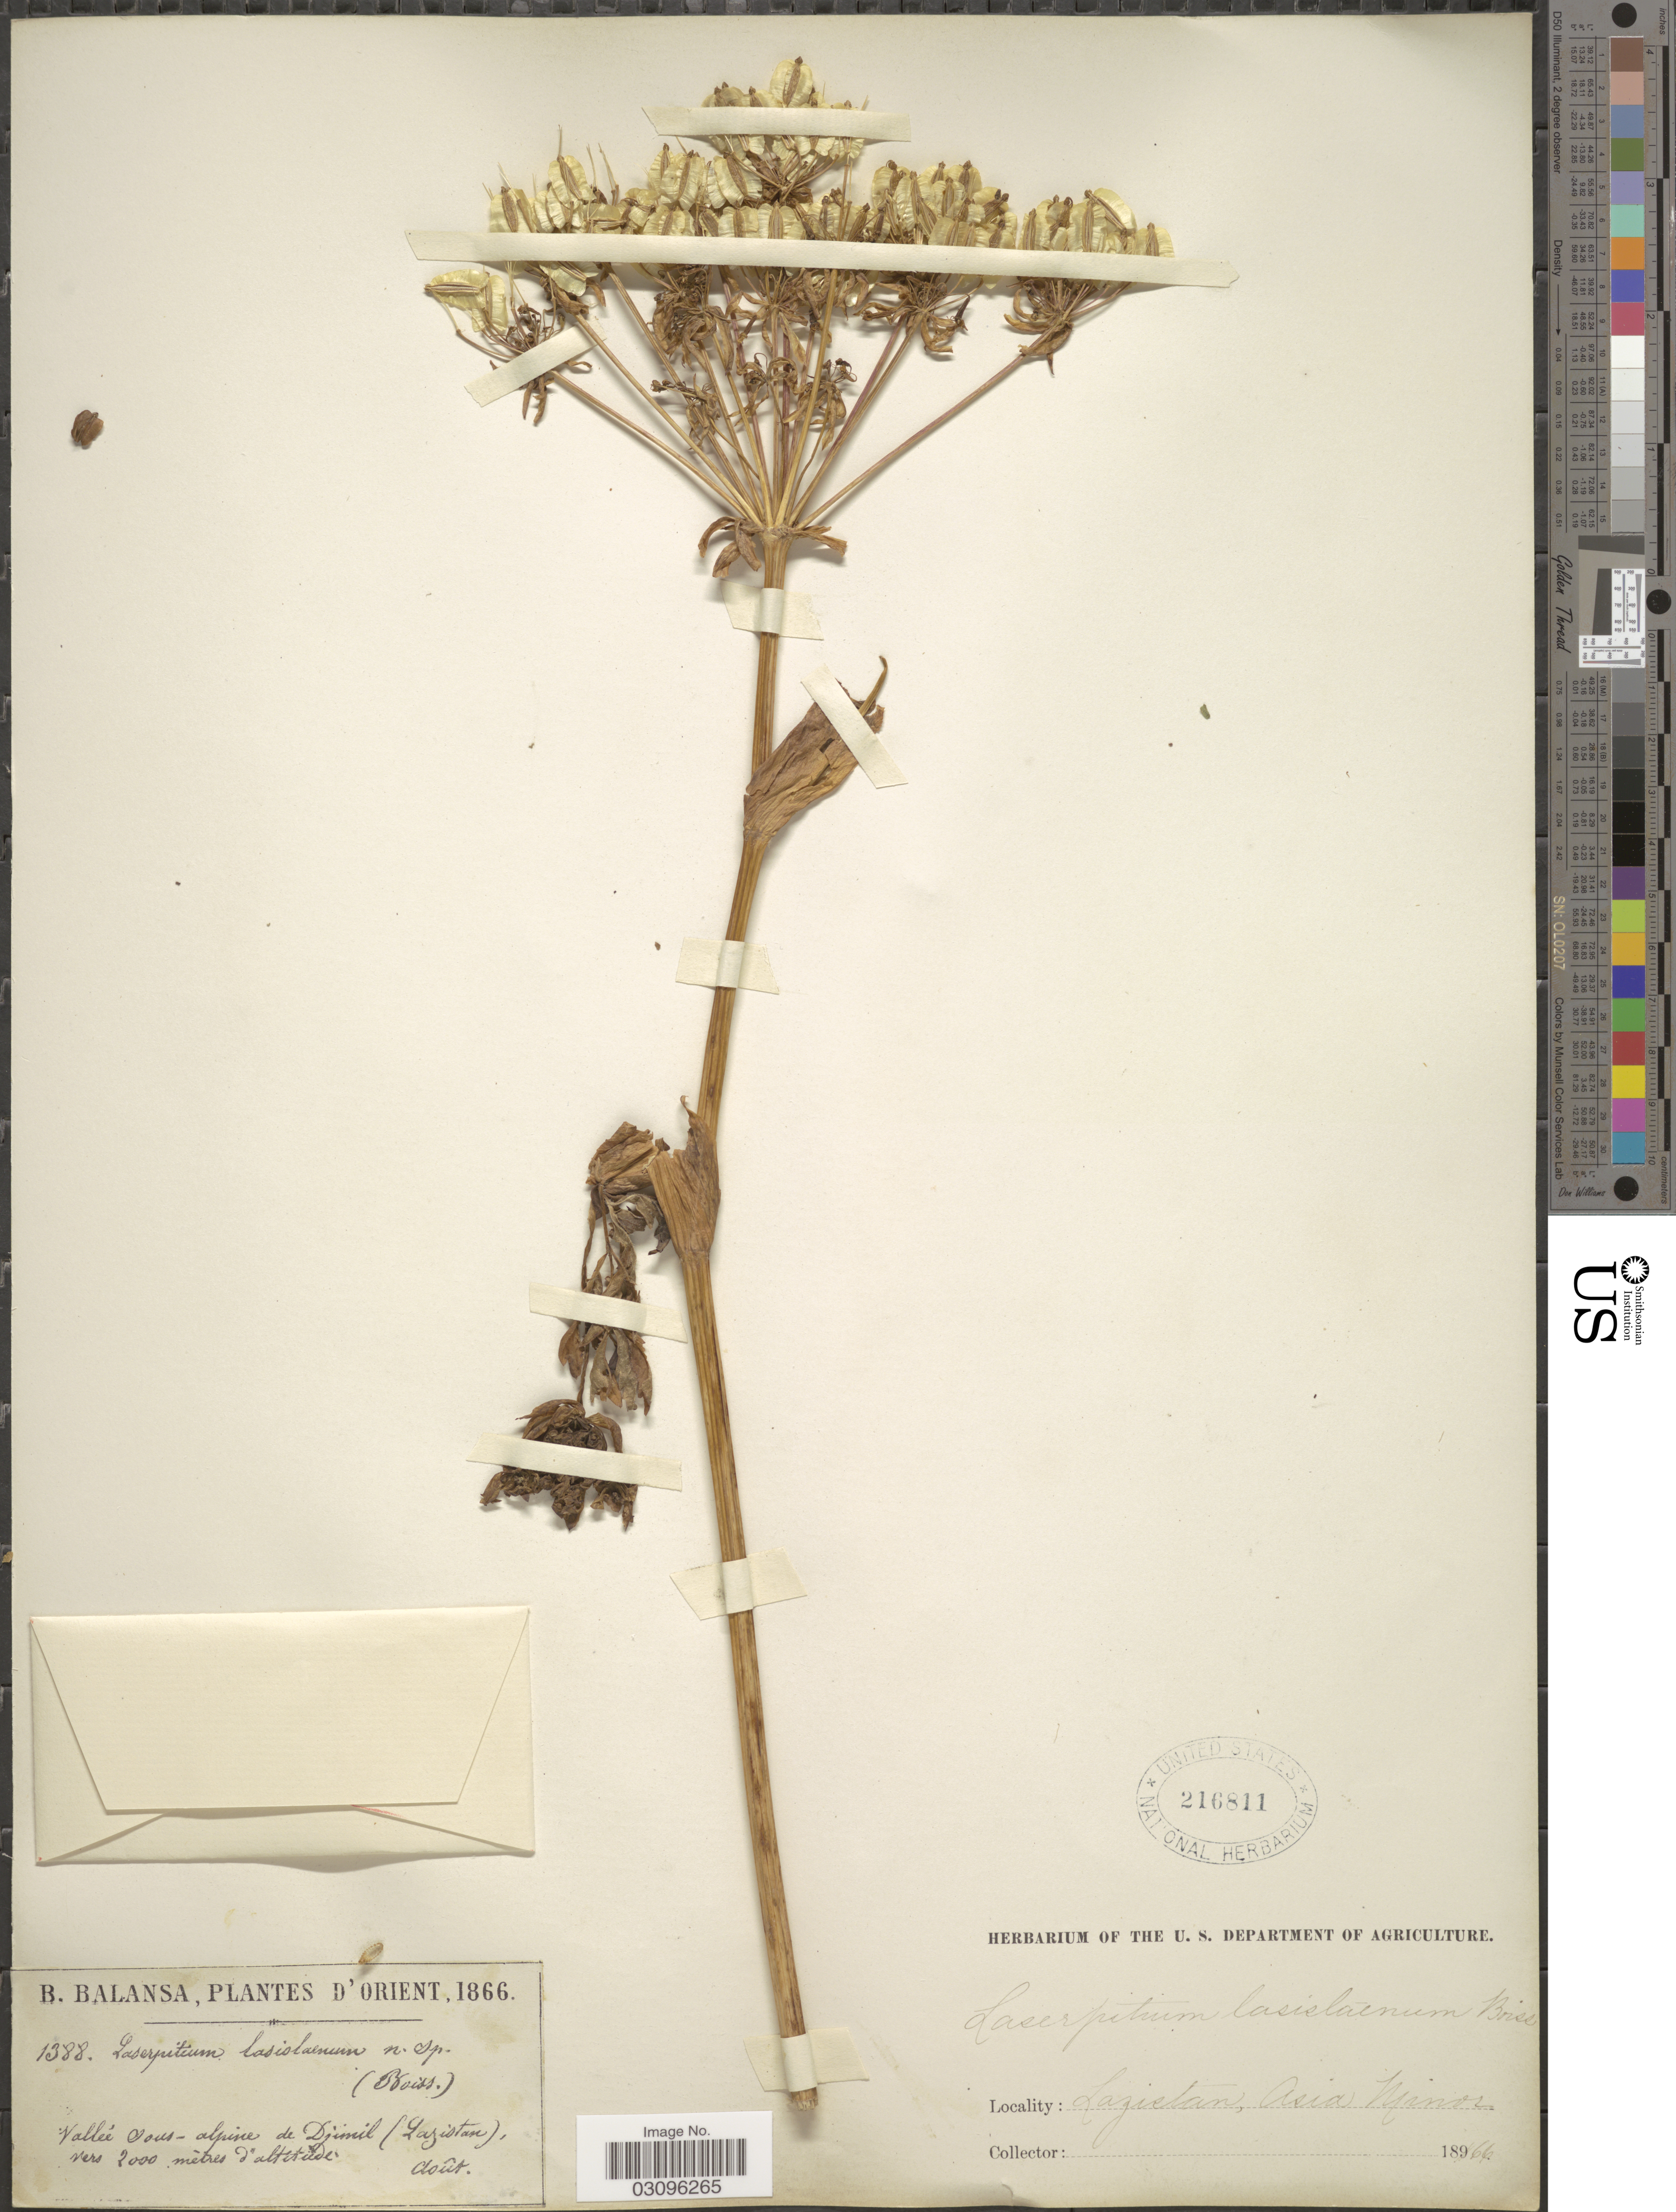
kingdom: Plantae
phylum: Tracheophyta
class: Magnoliopsida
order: Apiales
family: Apiaceae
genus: Laserpitium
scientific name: Laserpitium lasiolaenum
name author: Boiss.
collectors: B. Balansa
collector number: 1388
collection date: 1866-08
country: Turkey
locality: D'Orient. Vallée sous - alpine de Djimil (Lazistan). Lazistan, Asia Minor.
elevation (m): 2000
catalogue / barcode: US 216811